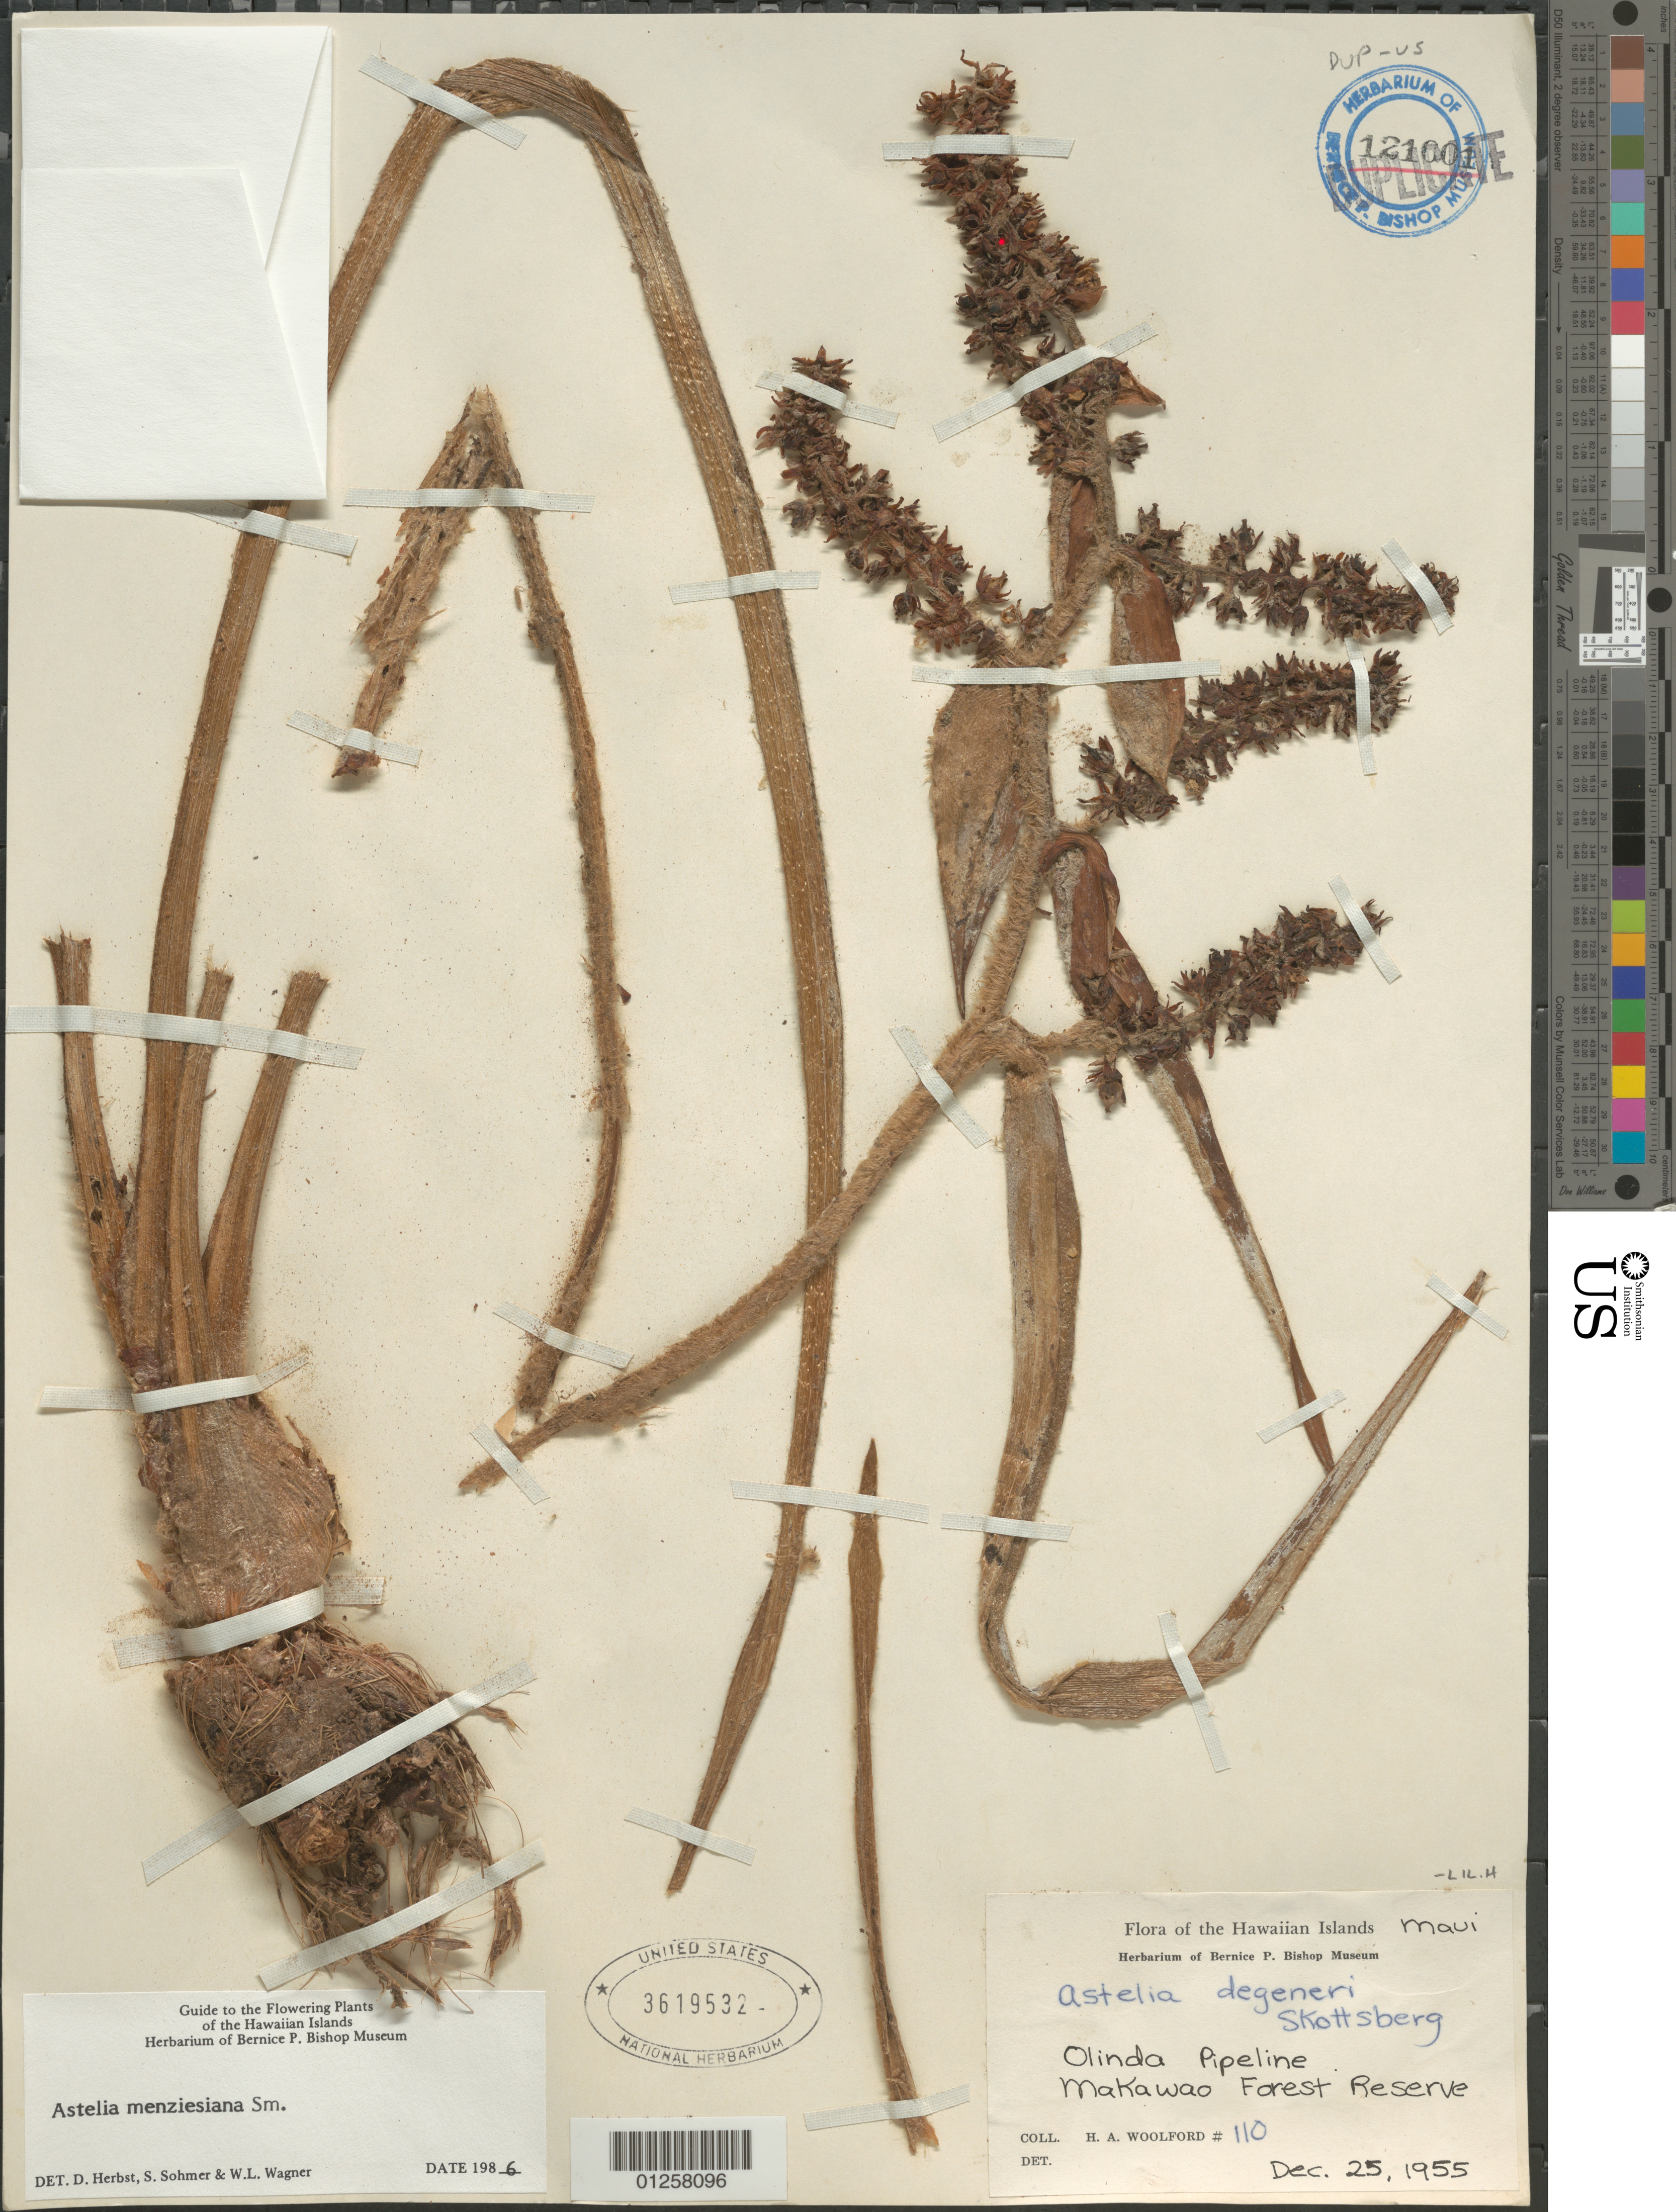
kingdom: Plantae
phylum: Tracheophyta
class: Liliopsida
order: Asparagales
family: Asteliaceae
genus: Astelia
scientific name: Astelia menziesiana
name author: Sm.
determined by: Herbst, D. R.; Sohmer, S. H.; Wagner, W. L.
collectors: H. Woolford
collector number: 110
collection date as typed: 25 Dec 1955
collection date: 1955-12-25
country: United States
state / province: Hawaii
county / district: Maui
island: Maui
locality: Olinda Pipe Line. Makawao Forest Reserve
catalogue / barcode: US 3619532